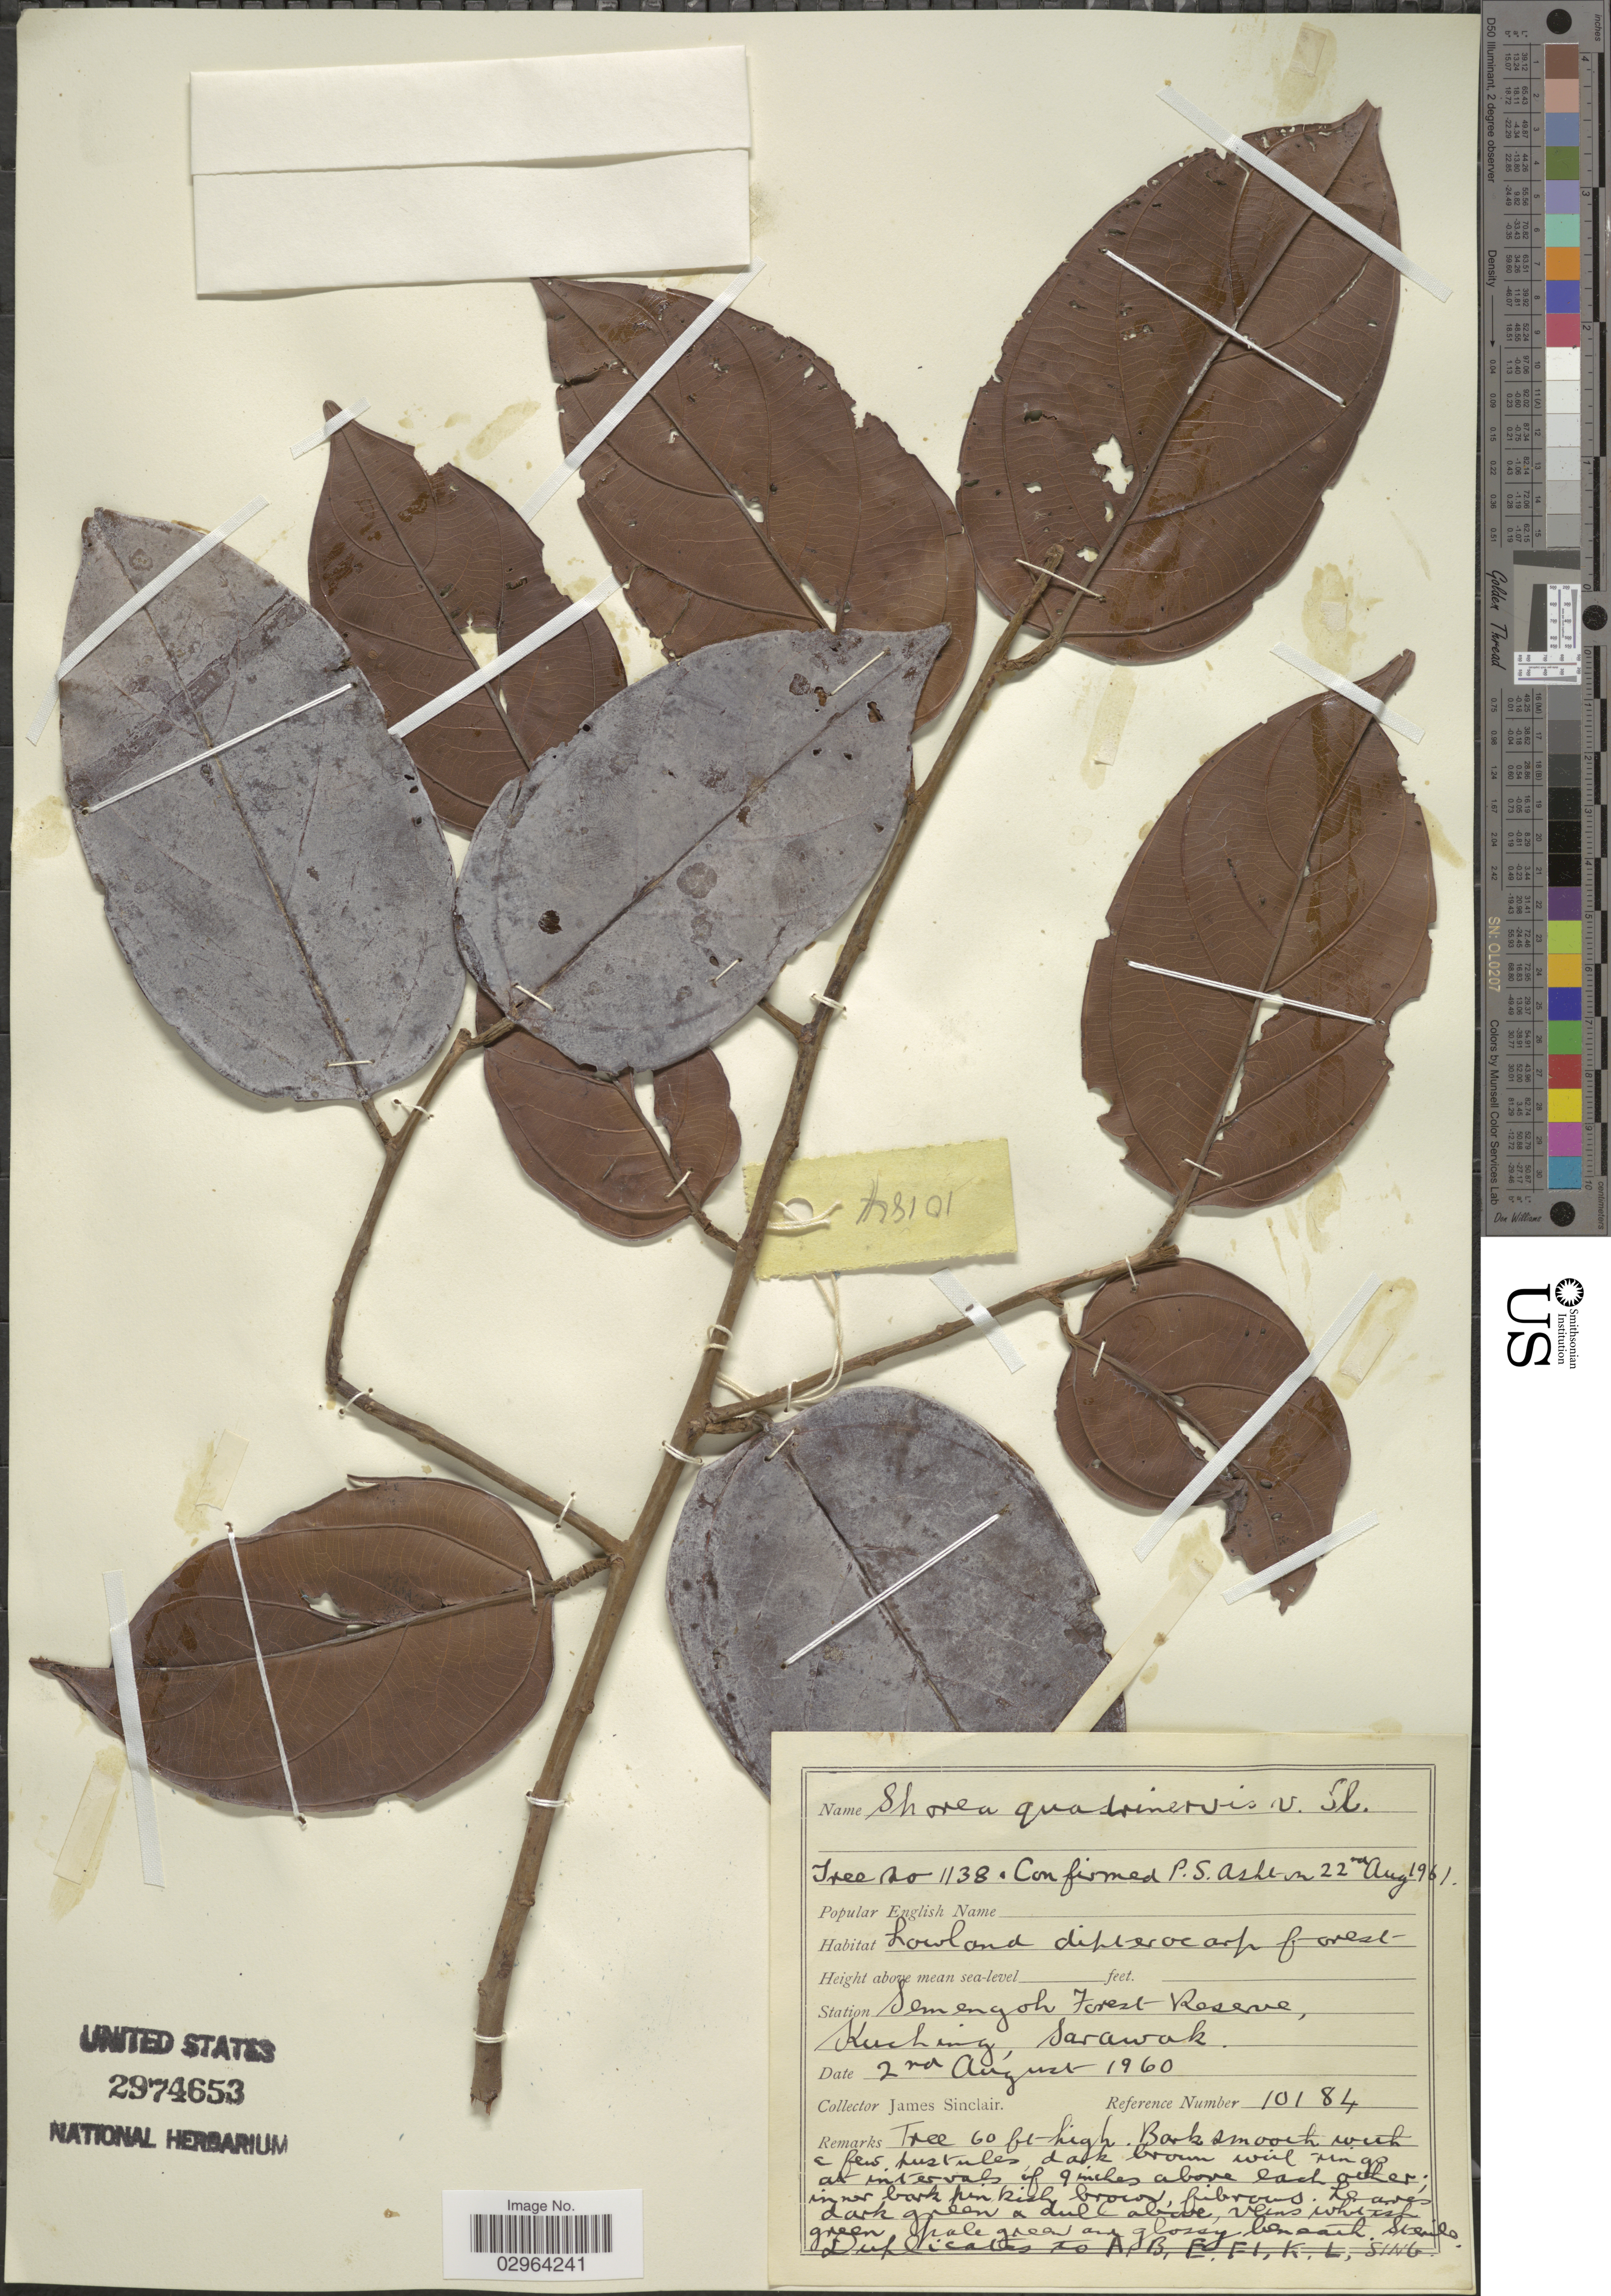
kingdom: Plantae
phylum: Tracheophyta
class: Magnoliopsida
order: Malvales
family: Dipterocarpaceae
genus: Rubroshorea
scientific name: Rubroshorea quadrinervis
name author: (Slooten) P.S. Ashton & J. Heck.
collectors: J. Sinclair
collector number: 10184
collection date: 1960-08-02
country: Malaysia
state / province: Sarawak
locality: Station Semengoh Forest Reserve, Kuching.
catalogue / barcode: US 2974653